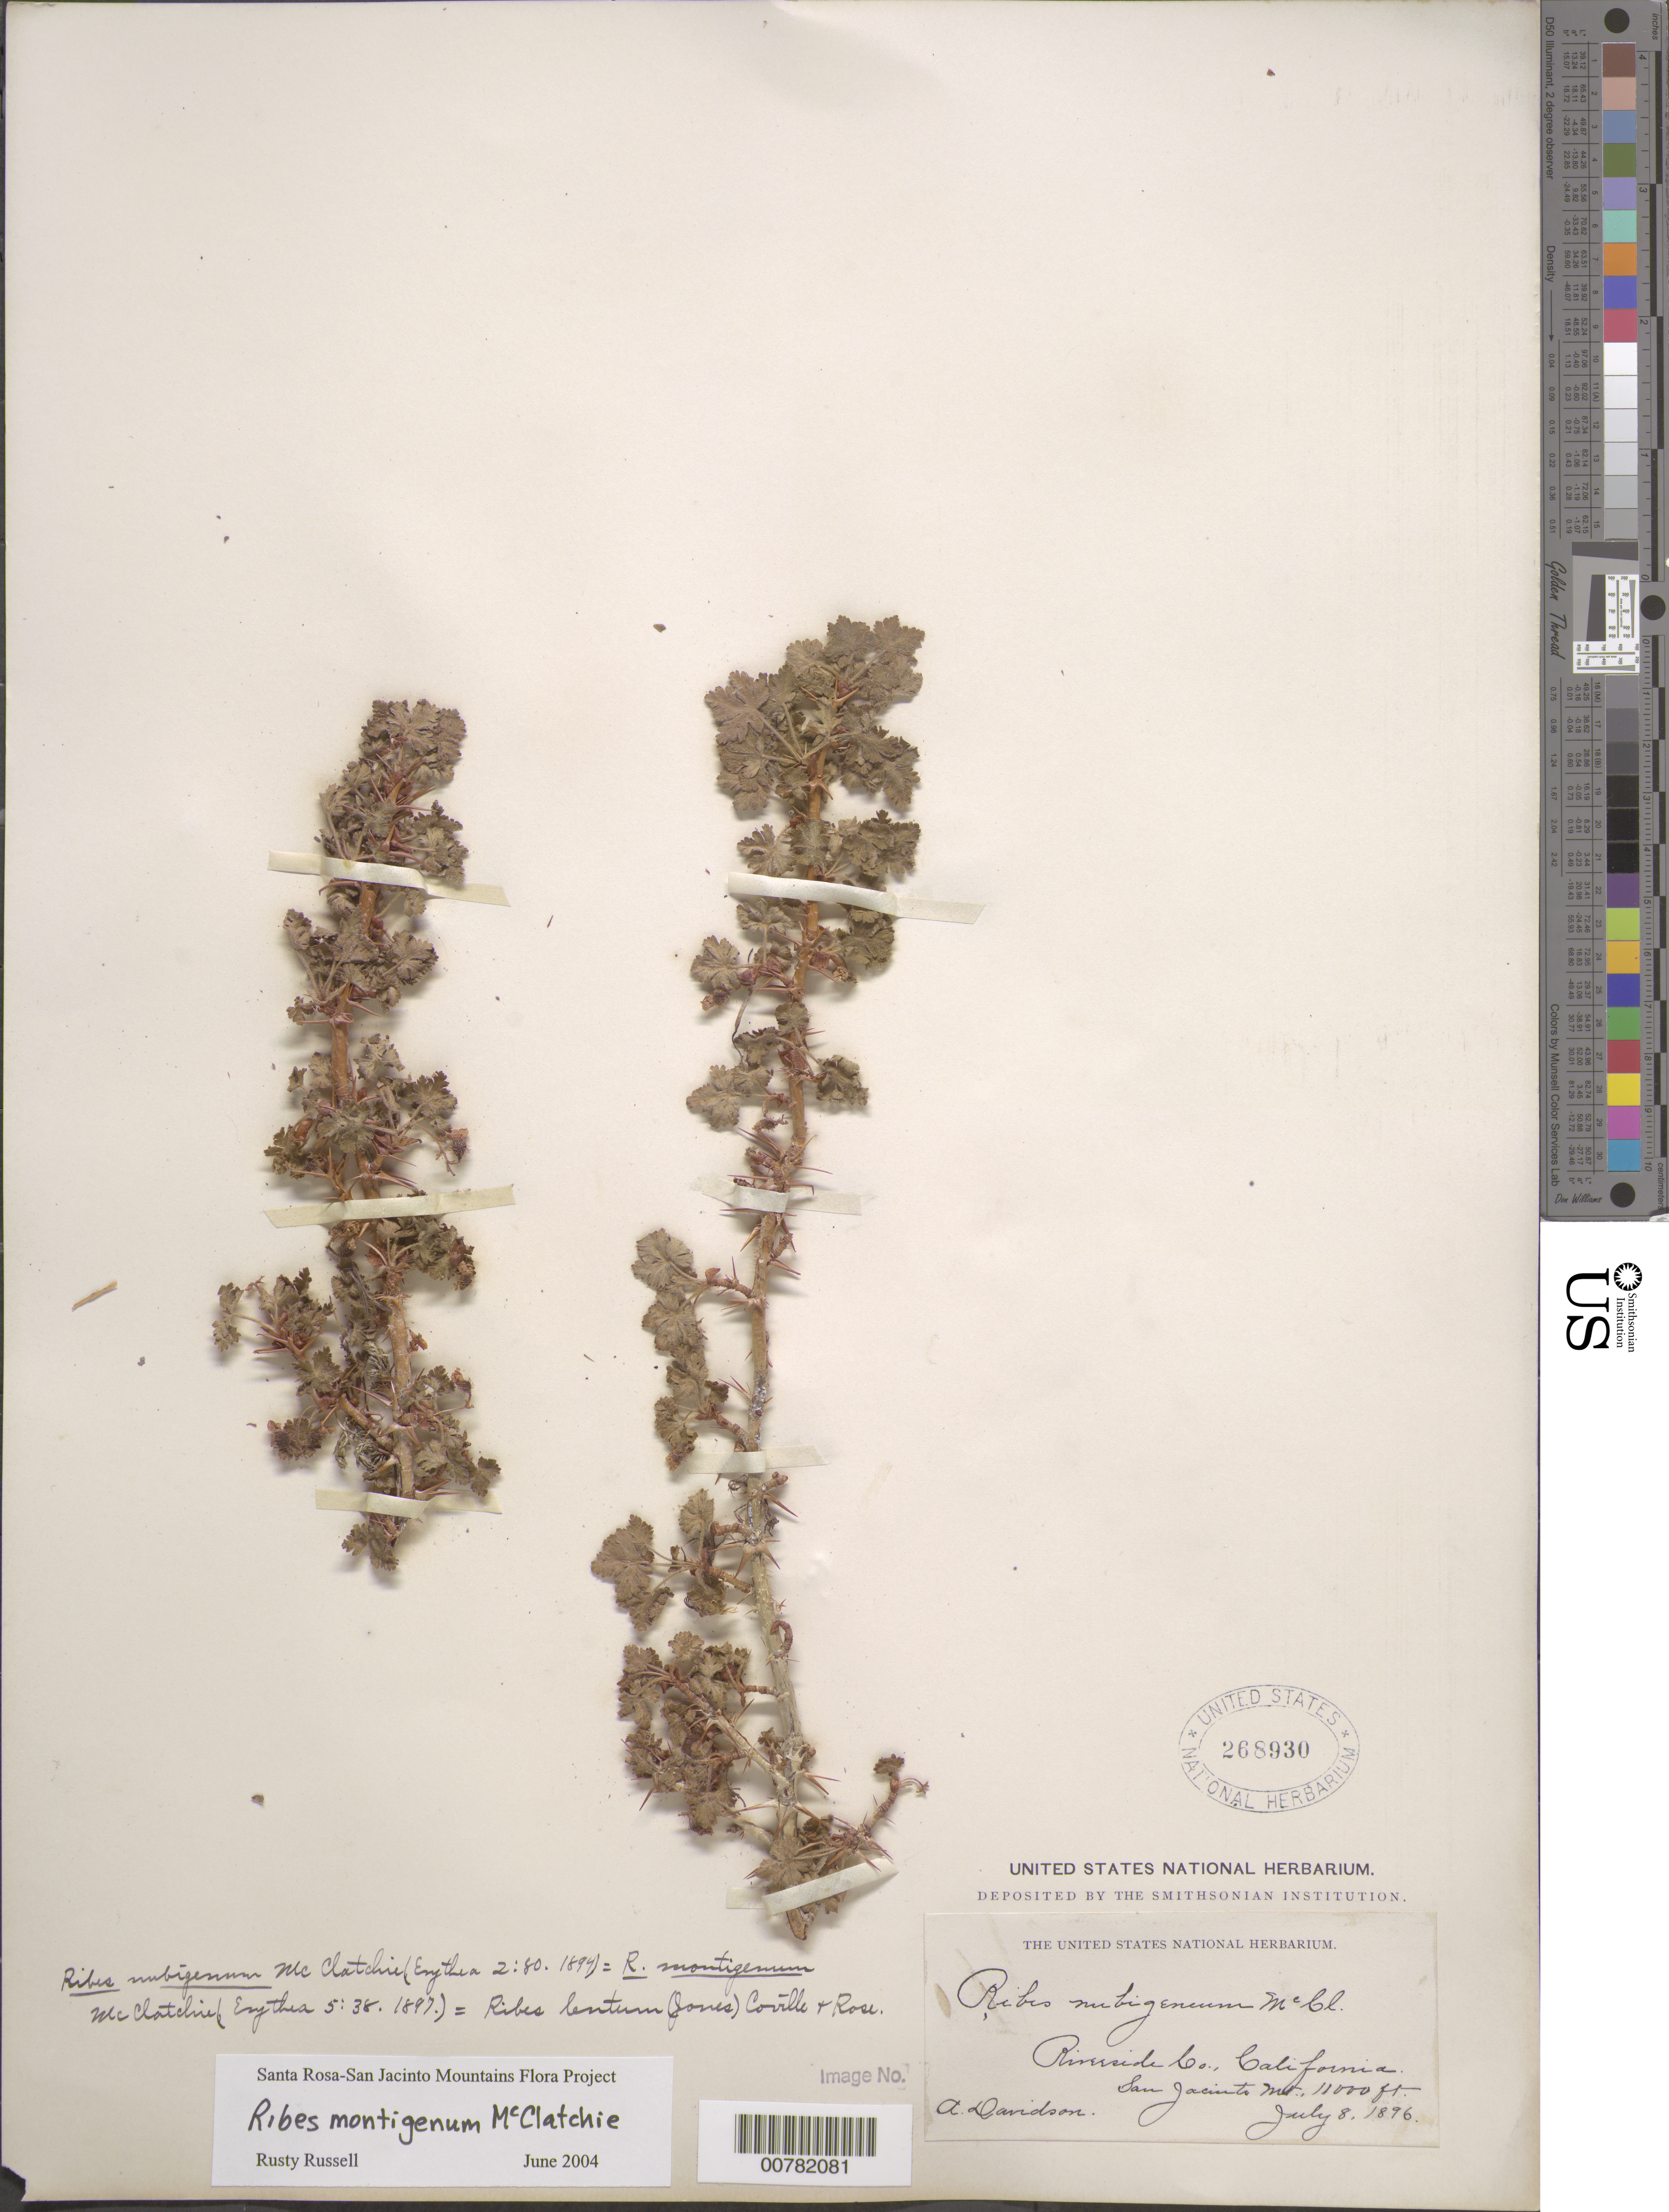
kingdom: Plantae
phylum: Tracheophyta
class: Magnoliopsida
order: Saxifragales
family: Grossulariaceae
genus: Ribes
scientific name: Ribes montigenum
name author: McClatchie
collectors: A. Davidson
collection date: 1896-07-08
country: United States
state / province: California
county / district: Riverside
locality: Riverside Co., San Jacinto Mt.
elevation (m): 3353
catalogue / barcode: US 268930